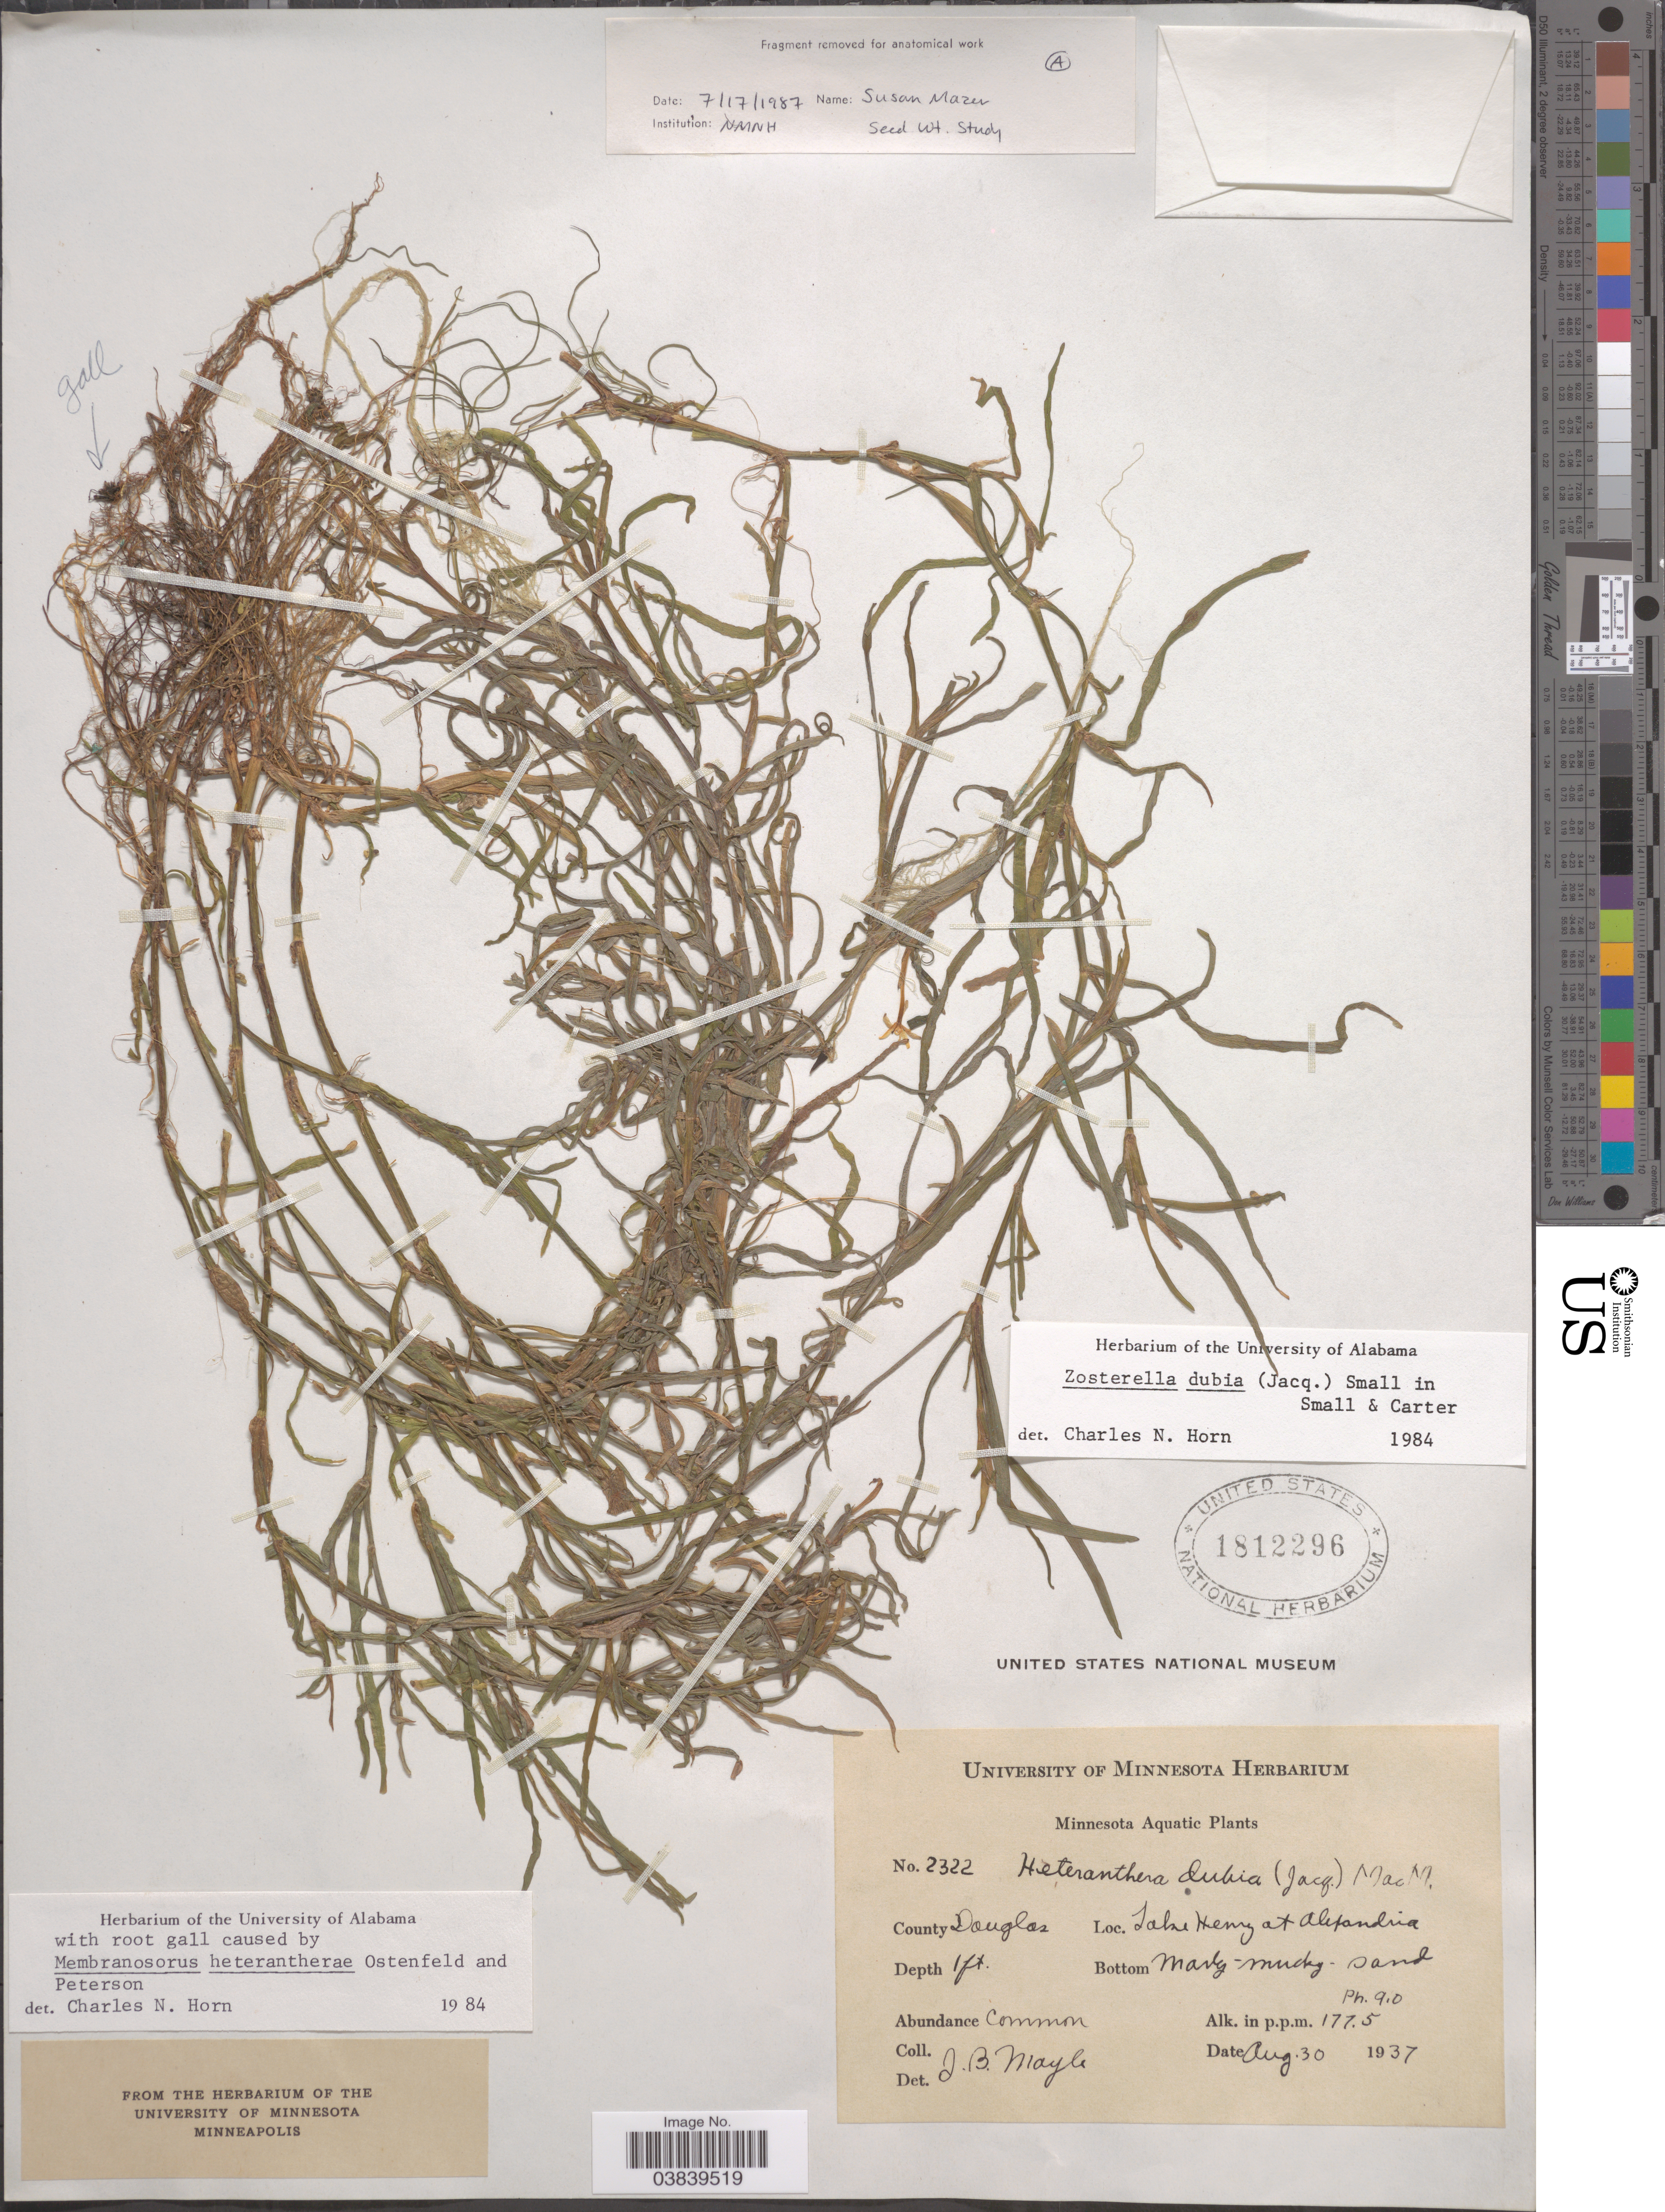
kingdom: Plantae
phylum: Tracheophyta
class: Liliopsida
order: Commelinales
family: Pontederiaceae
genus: Heteranthera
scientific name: Heteranthera dubia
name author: (Jacq.) MacMill.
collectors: J. Moyle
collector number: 2322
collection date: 1937-08-30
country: United States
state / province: Minnesota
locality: County Douglas. Lake Henry at Alexandria.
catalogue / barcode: US 1812296